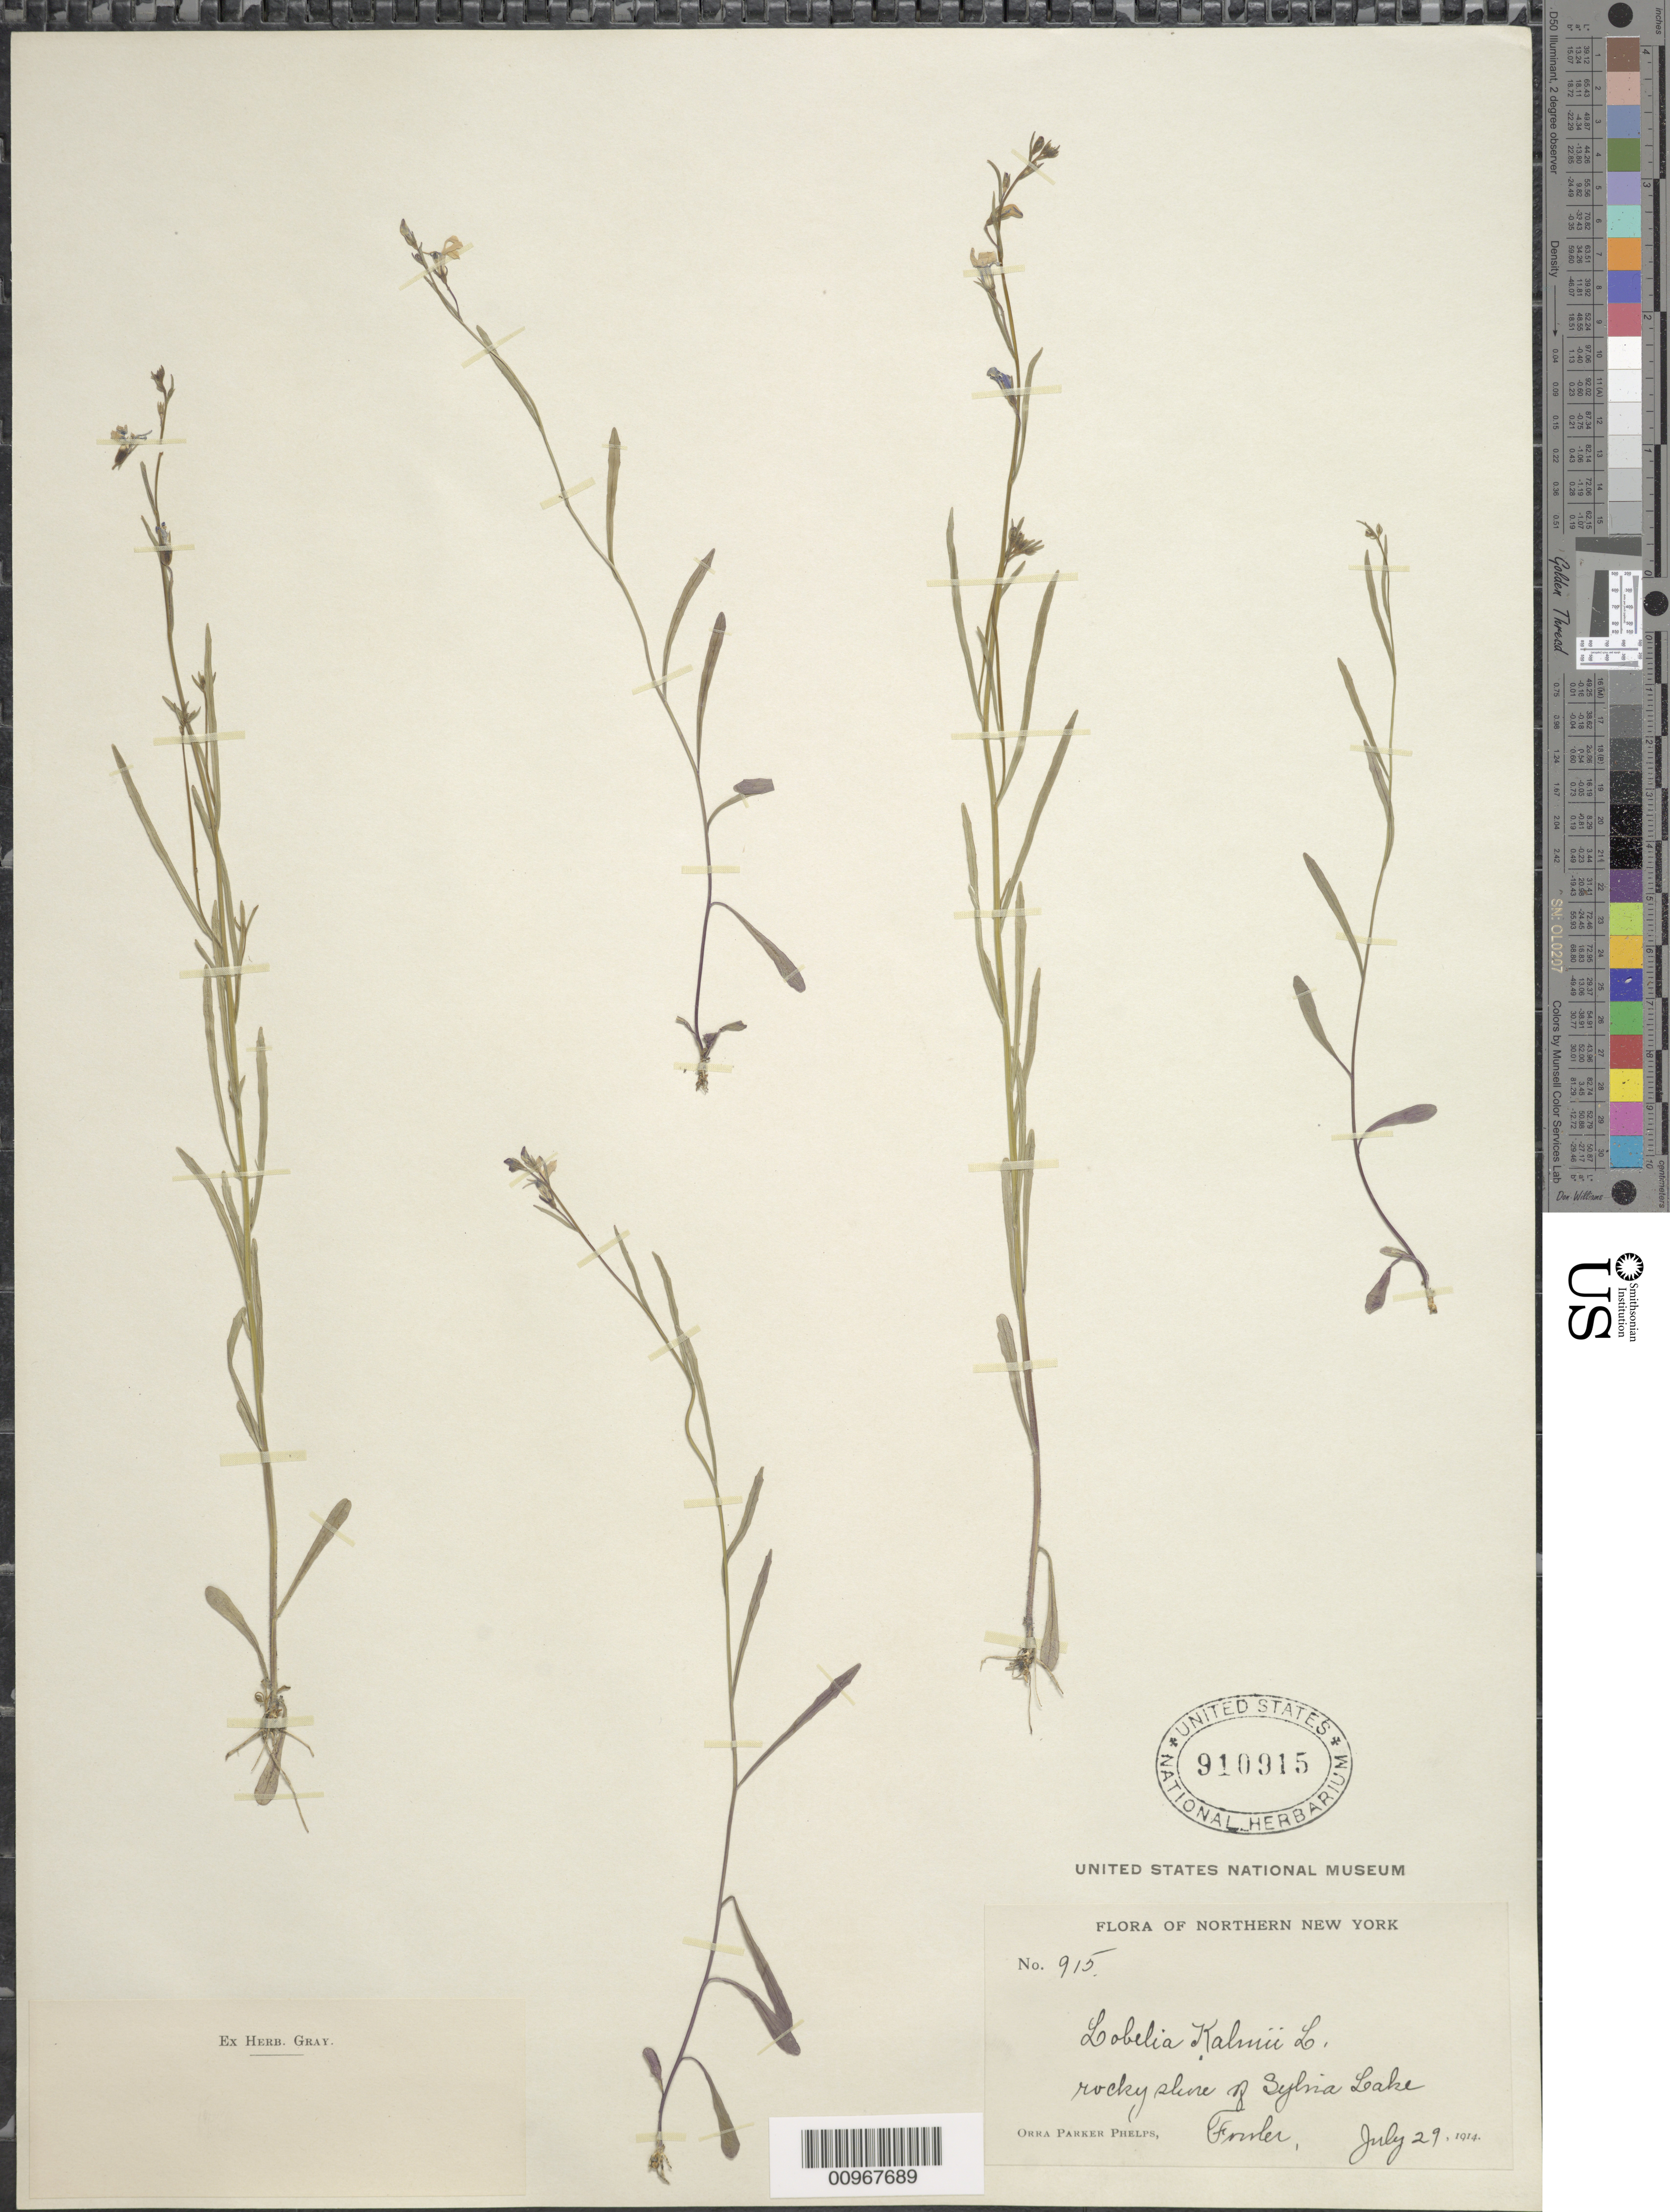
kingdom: Plantae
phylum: Tracheophyta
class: Magnoliopsida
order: Asterales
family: Campanulaceae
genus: Lobelia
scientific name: Lobelia kalmii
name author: L.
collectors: O. P. Phelps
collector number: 915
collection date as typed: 29 Jul 1914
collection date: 1914-07-29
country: United States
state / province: New York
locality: Fowler, Sylvia Lake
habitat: rocky shore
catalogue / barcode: US 910915